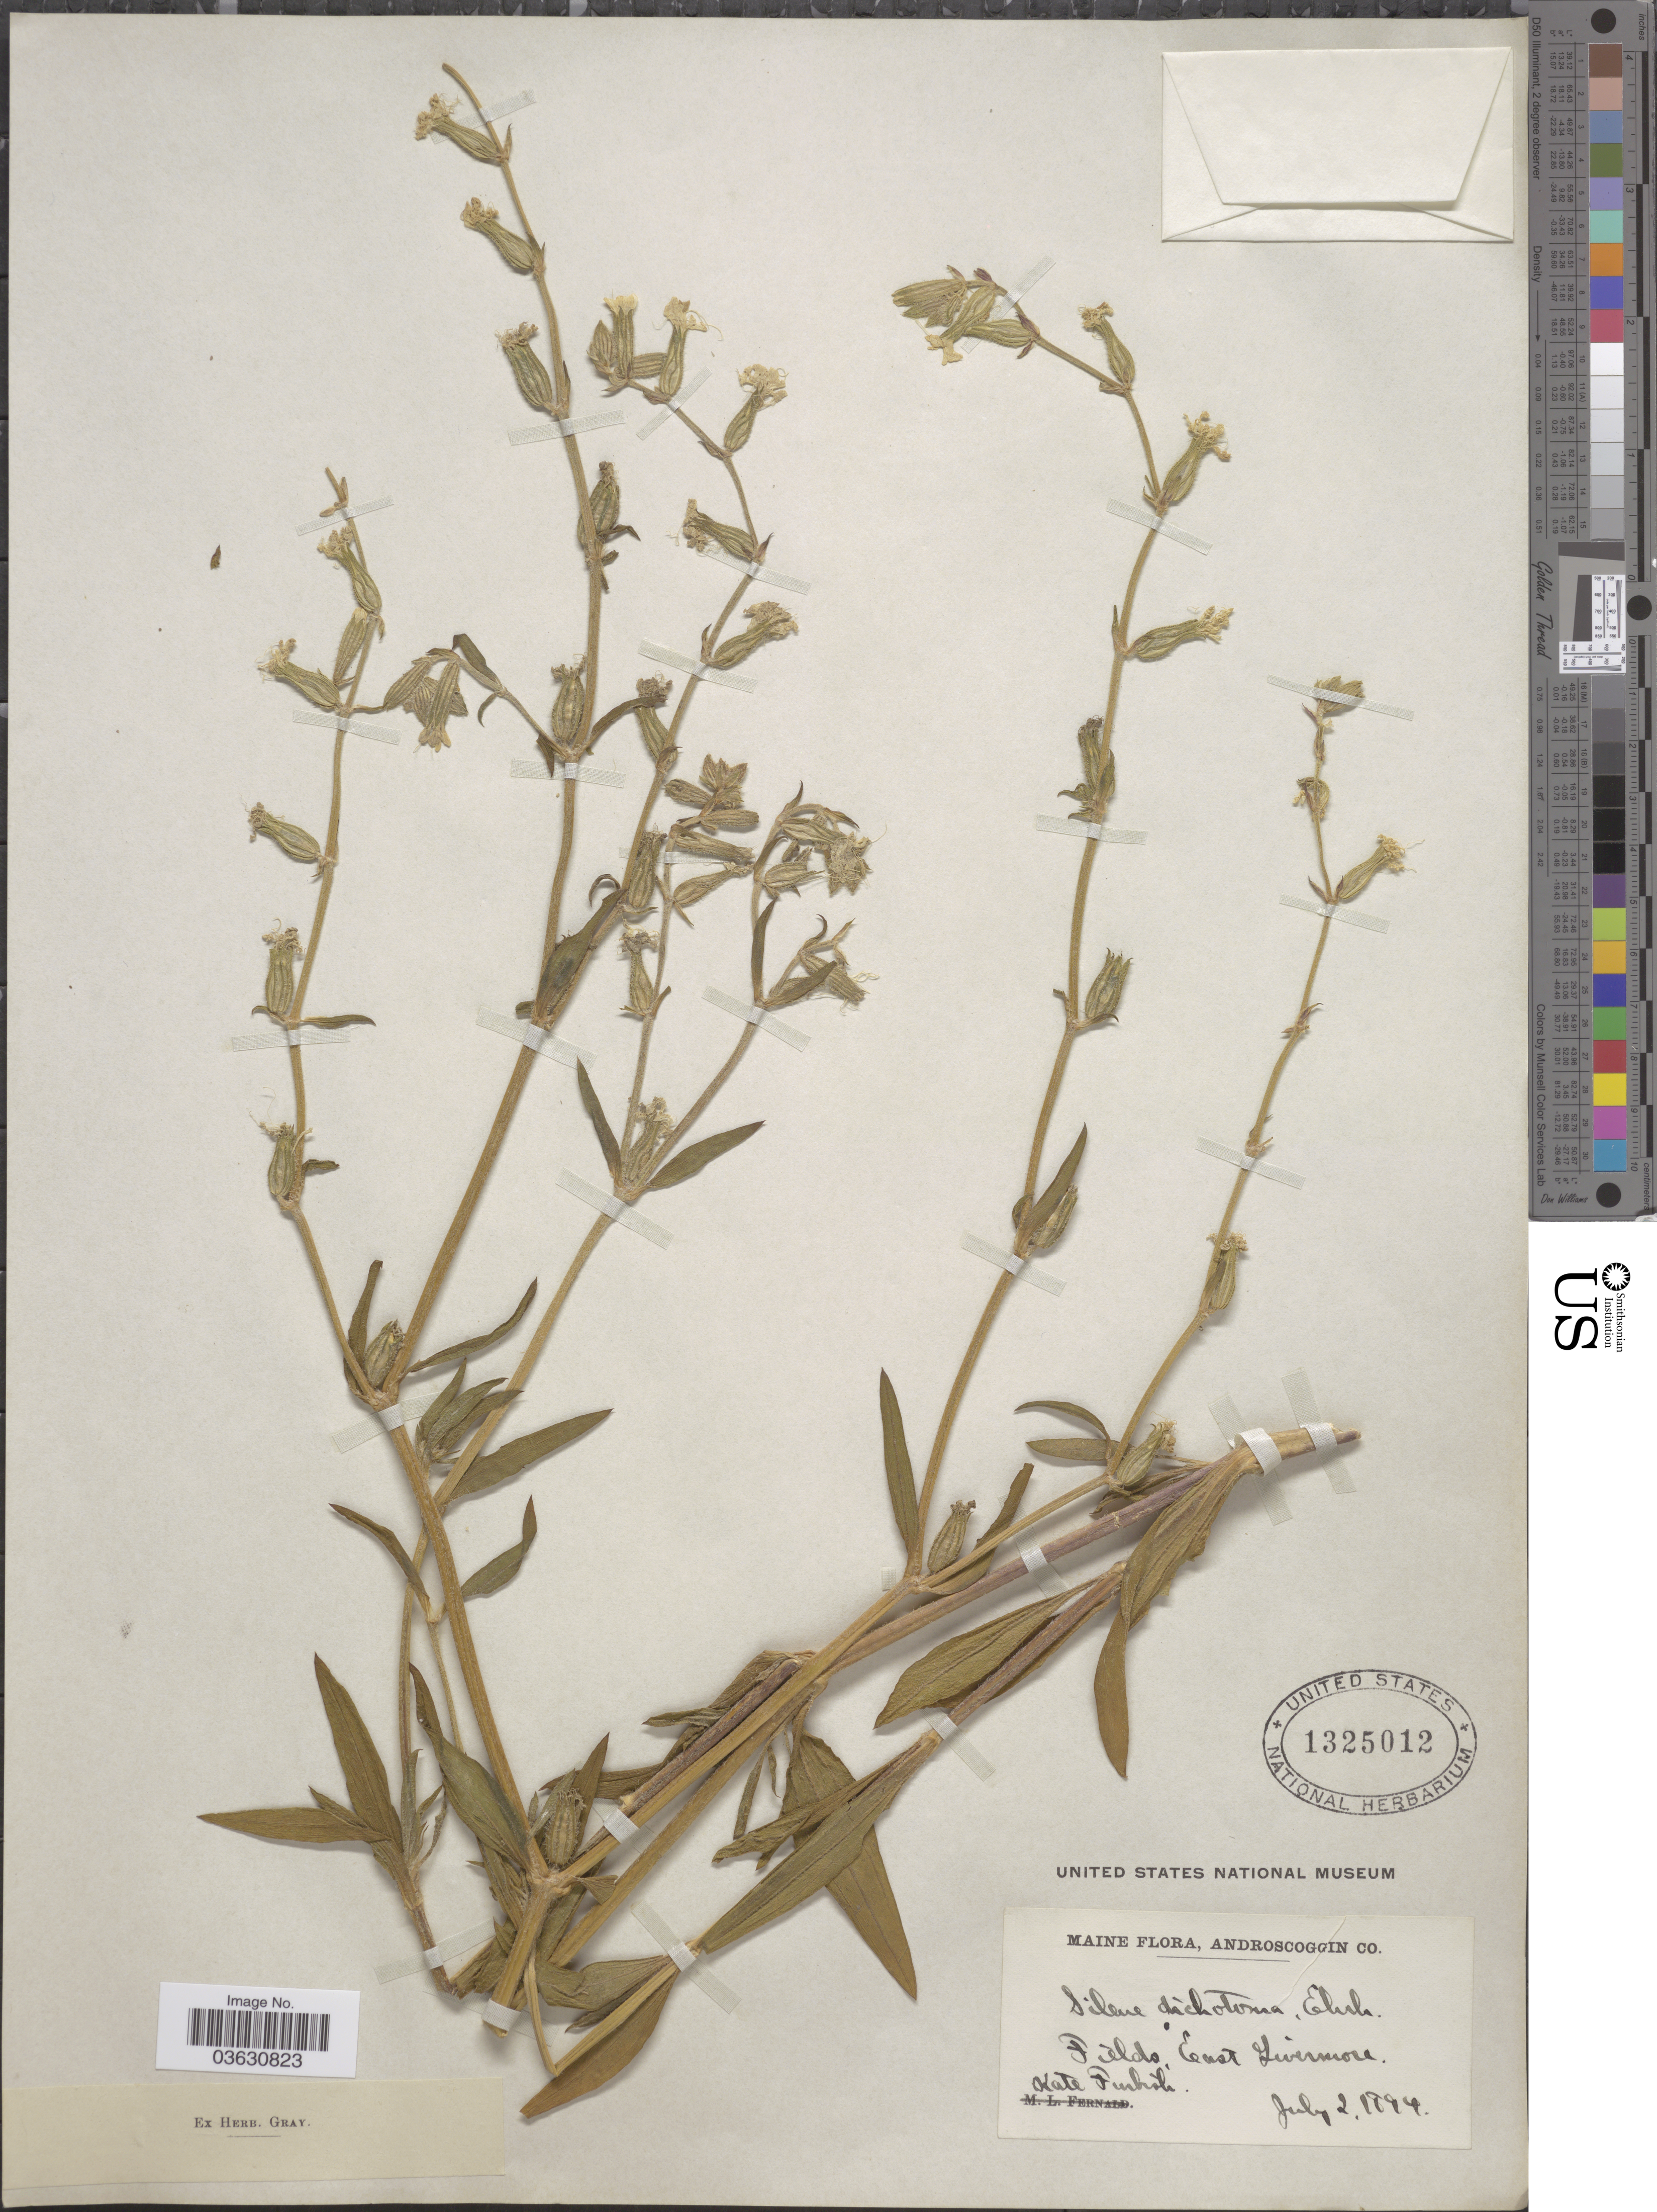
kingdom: Plantae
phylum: Tracheophyta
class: Magnoliopsida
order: Caryophyllales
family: Caryophyllaceae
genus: Silene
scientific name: Silene dichotoma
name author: Ehrh.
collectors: K. Furbish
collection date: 1894-07-02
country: United States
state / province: Maine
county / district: Androscoggin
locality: Androscoggin Co. Fields, East Livermore.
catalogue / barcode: US 1325012